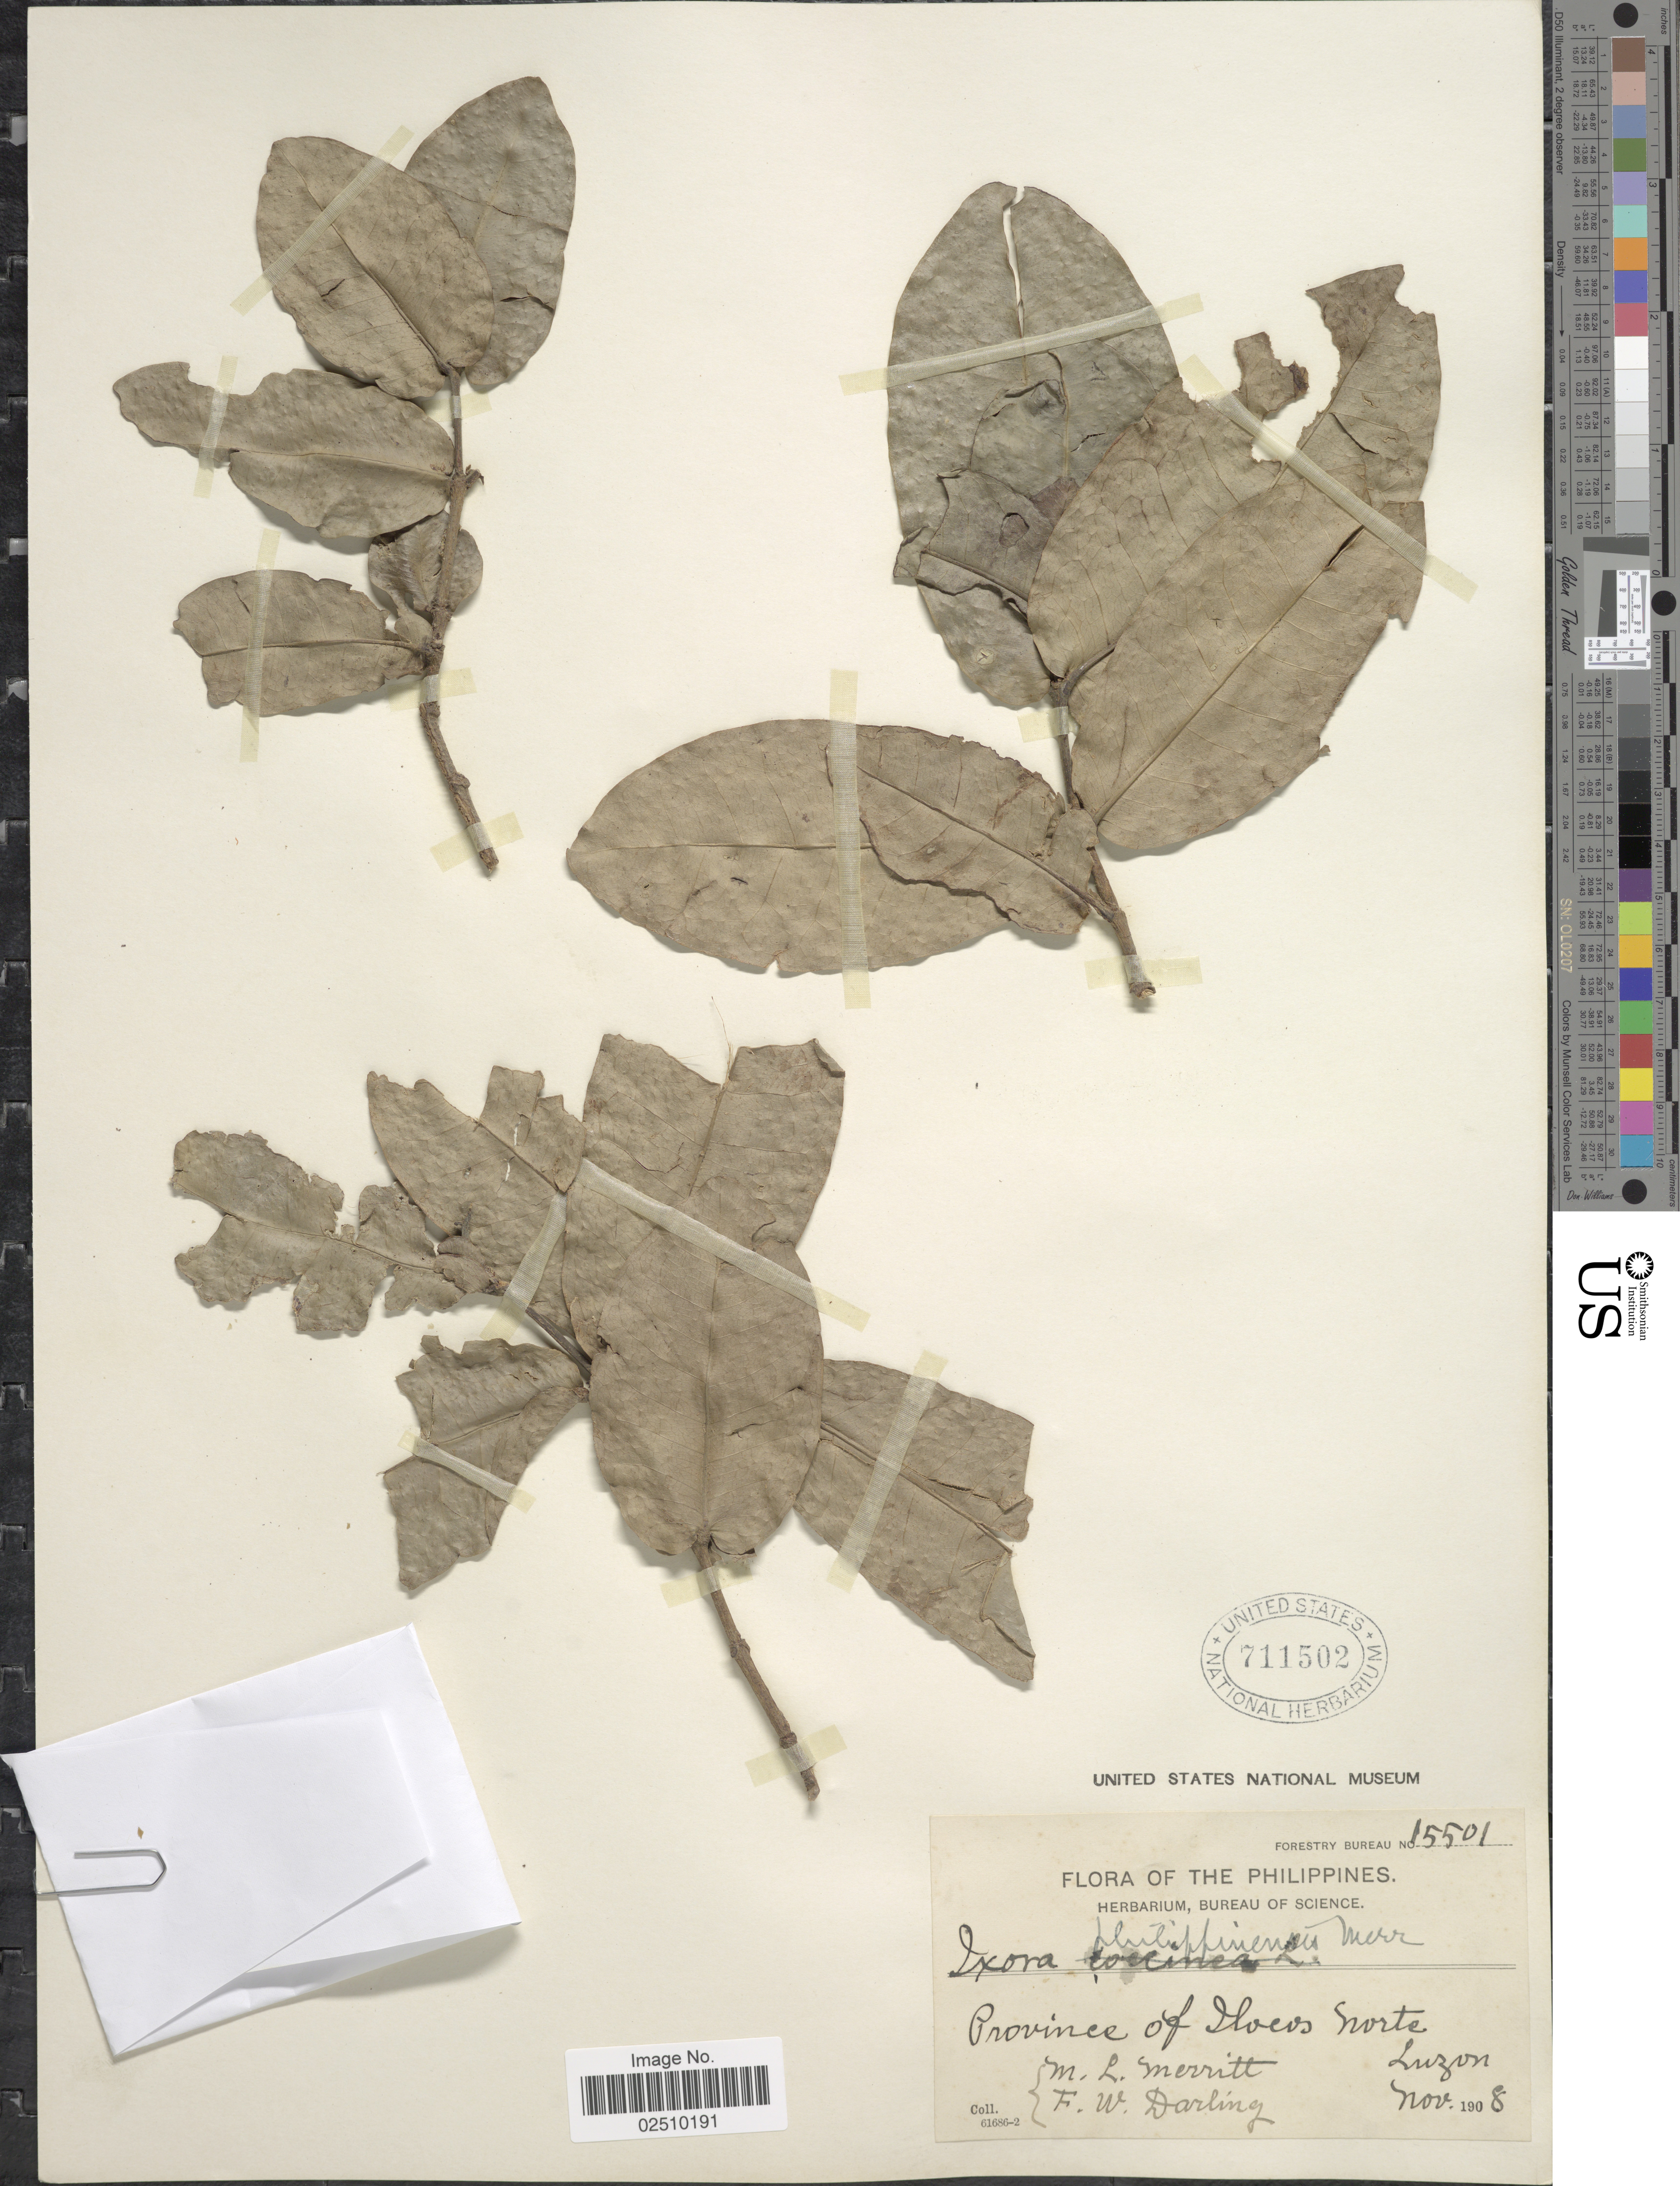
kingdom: Plantae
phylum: Tracheophyta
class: Magnoliopsida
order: Gentianales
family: Rubiaceae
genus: Ixora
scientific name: Ixora philippinensis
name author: Merr.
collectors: M. L. Merritt & F. Darling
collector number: Forestry Bureau 15501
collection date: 1908-11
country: Philippines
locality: Province of Ilocos Norte, Luzon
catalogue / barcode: US 711502